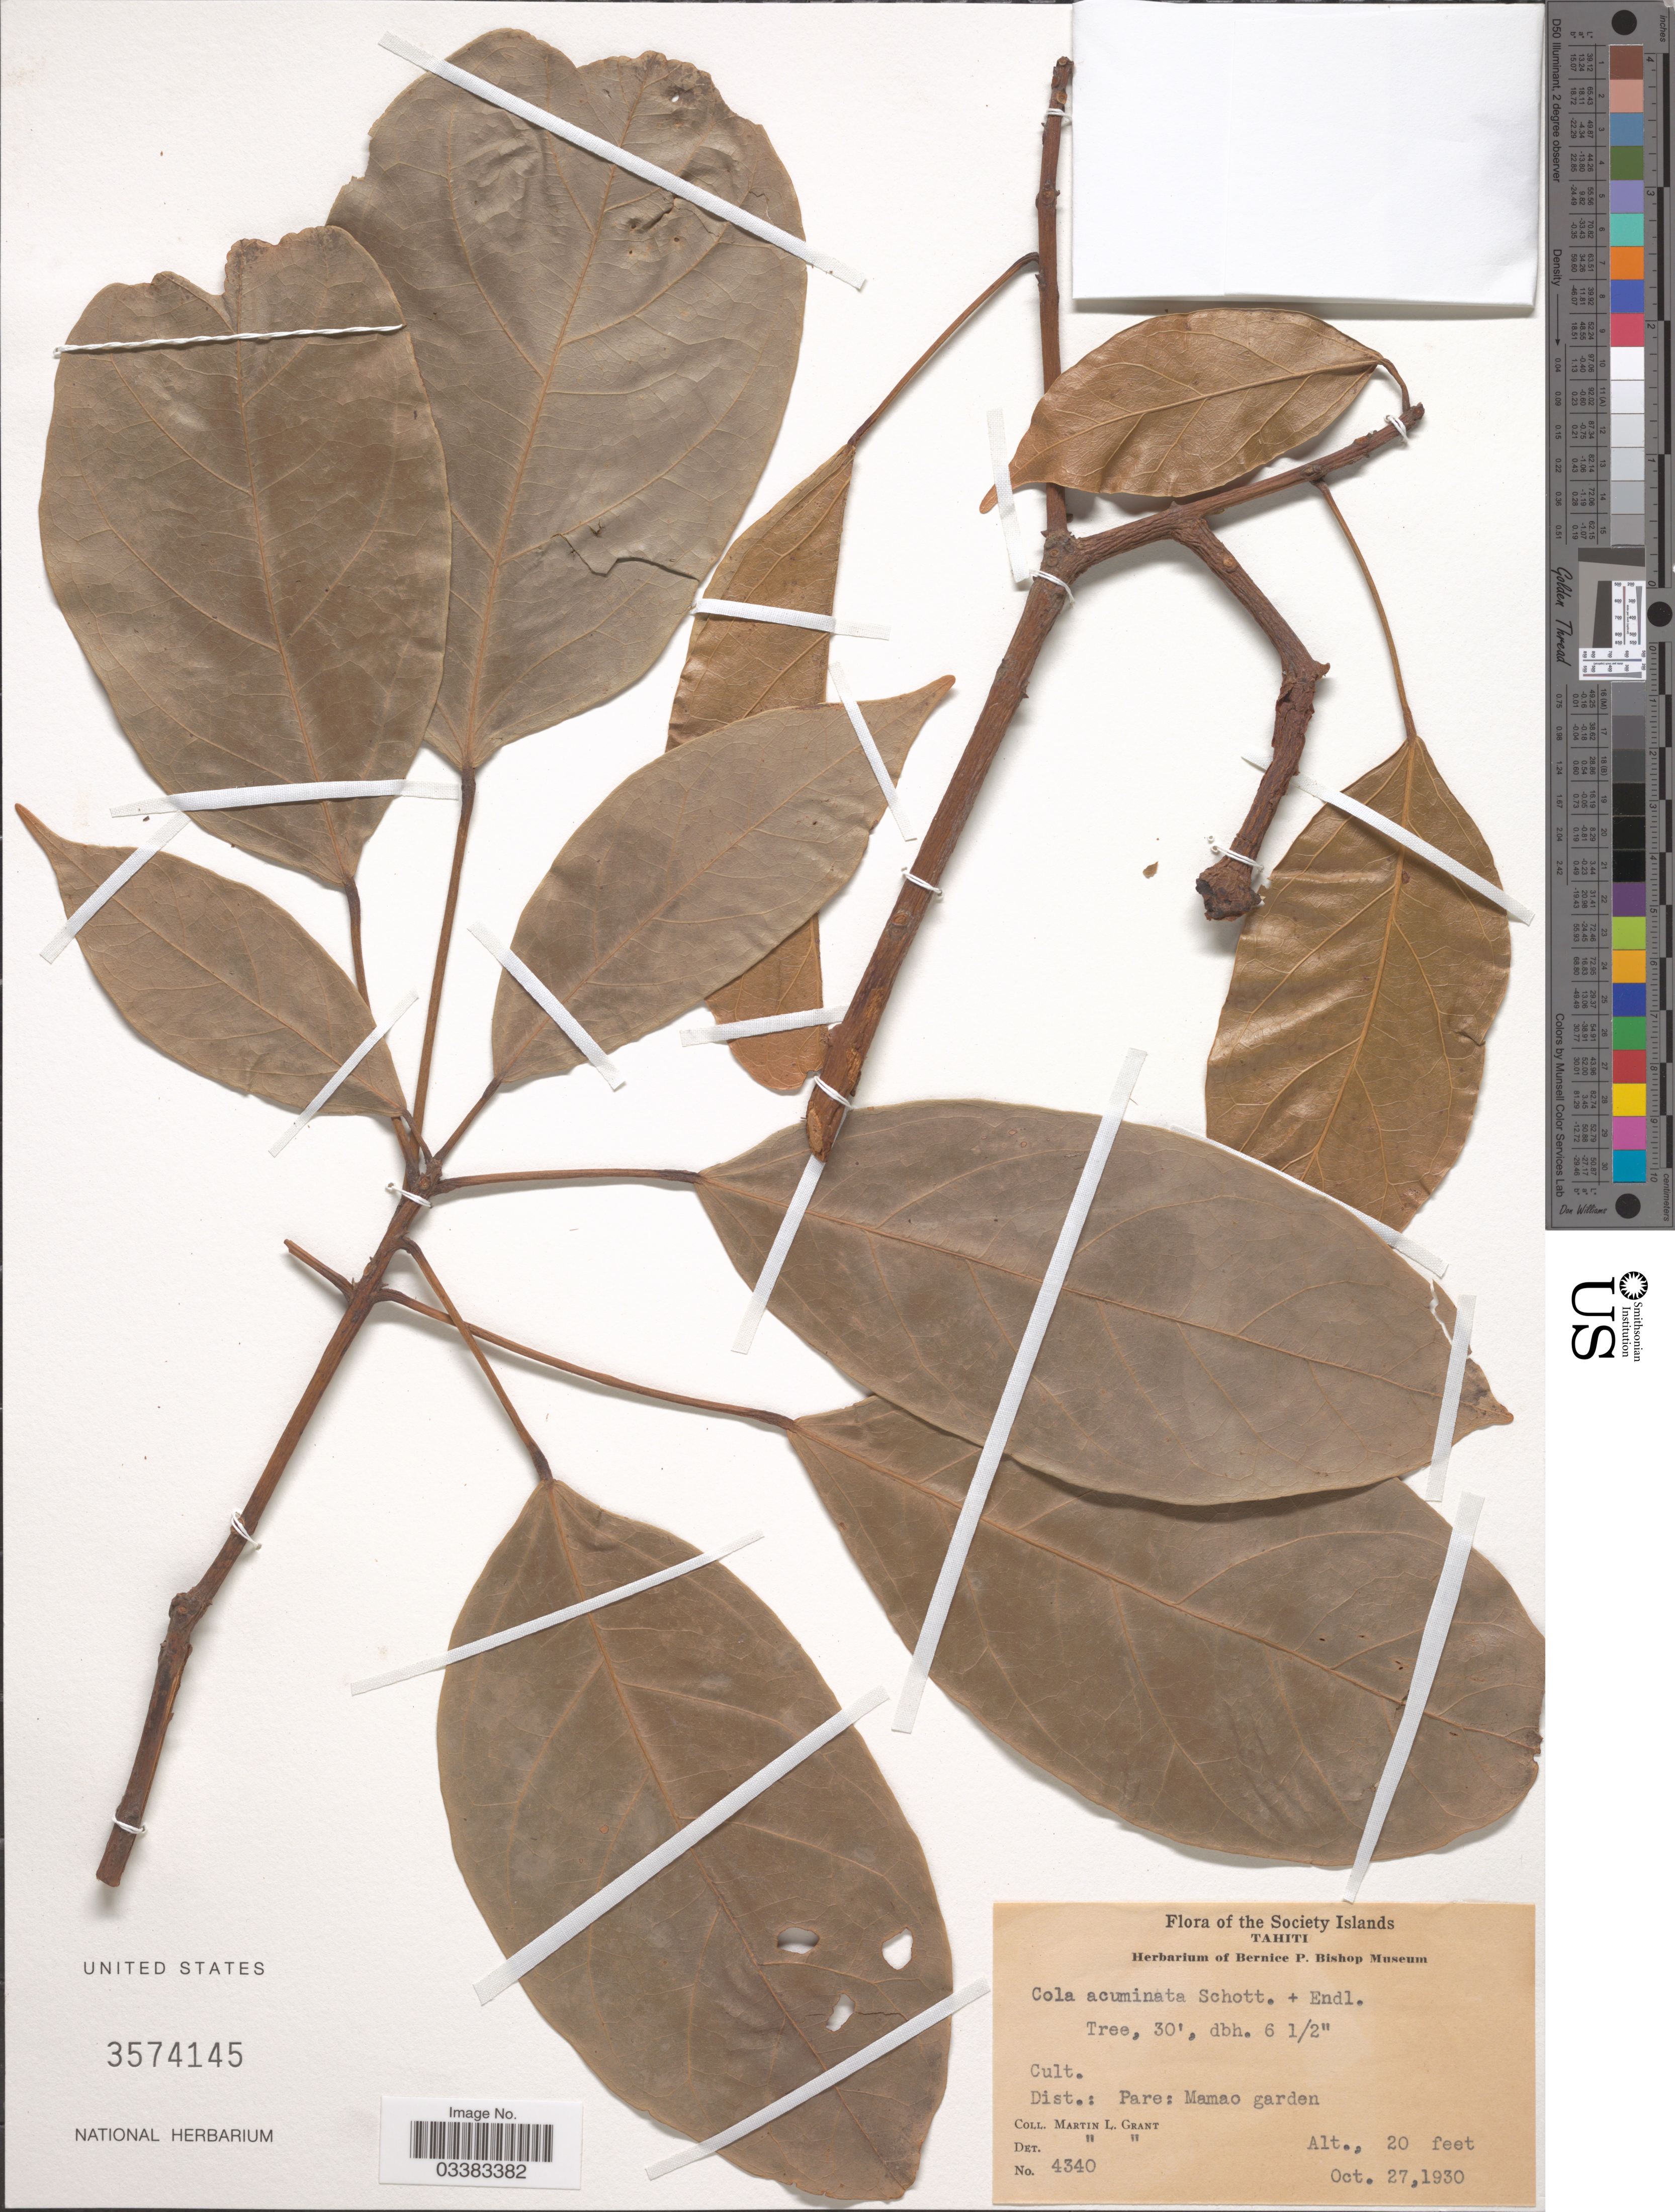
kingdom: Plantae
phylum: Tracheophyta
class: Magnoliopsida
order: Malvales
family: Malvaceae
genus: Cola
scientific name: Cola acuminata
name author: (P. Beauv.) Schott & Endl.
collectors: M. L. Grant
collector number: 4340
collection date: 1930-10-27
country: French Polynesia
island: Tahiti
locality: The Society Islands. Tahiti. Cult. Dist.: Pare: Mamao garden.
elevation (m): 6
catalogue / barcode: US 3574145